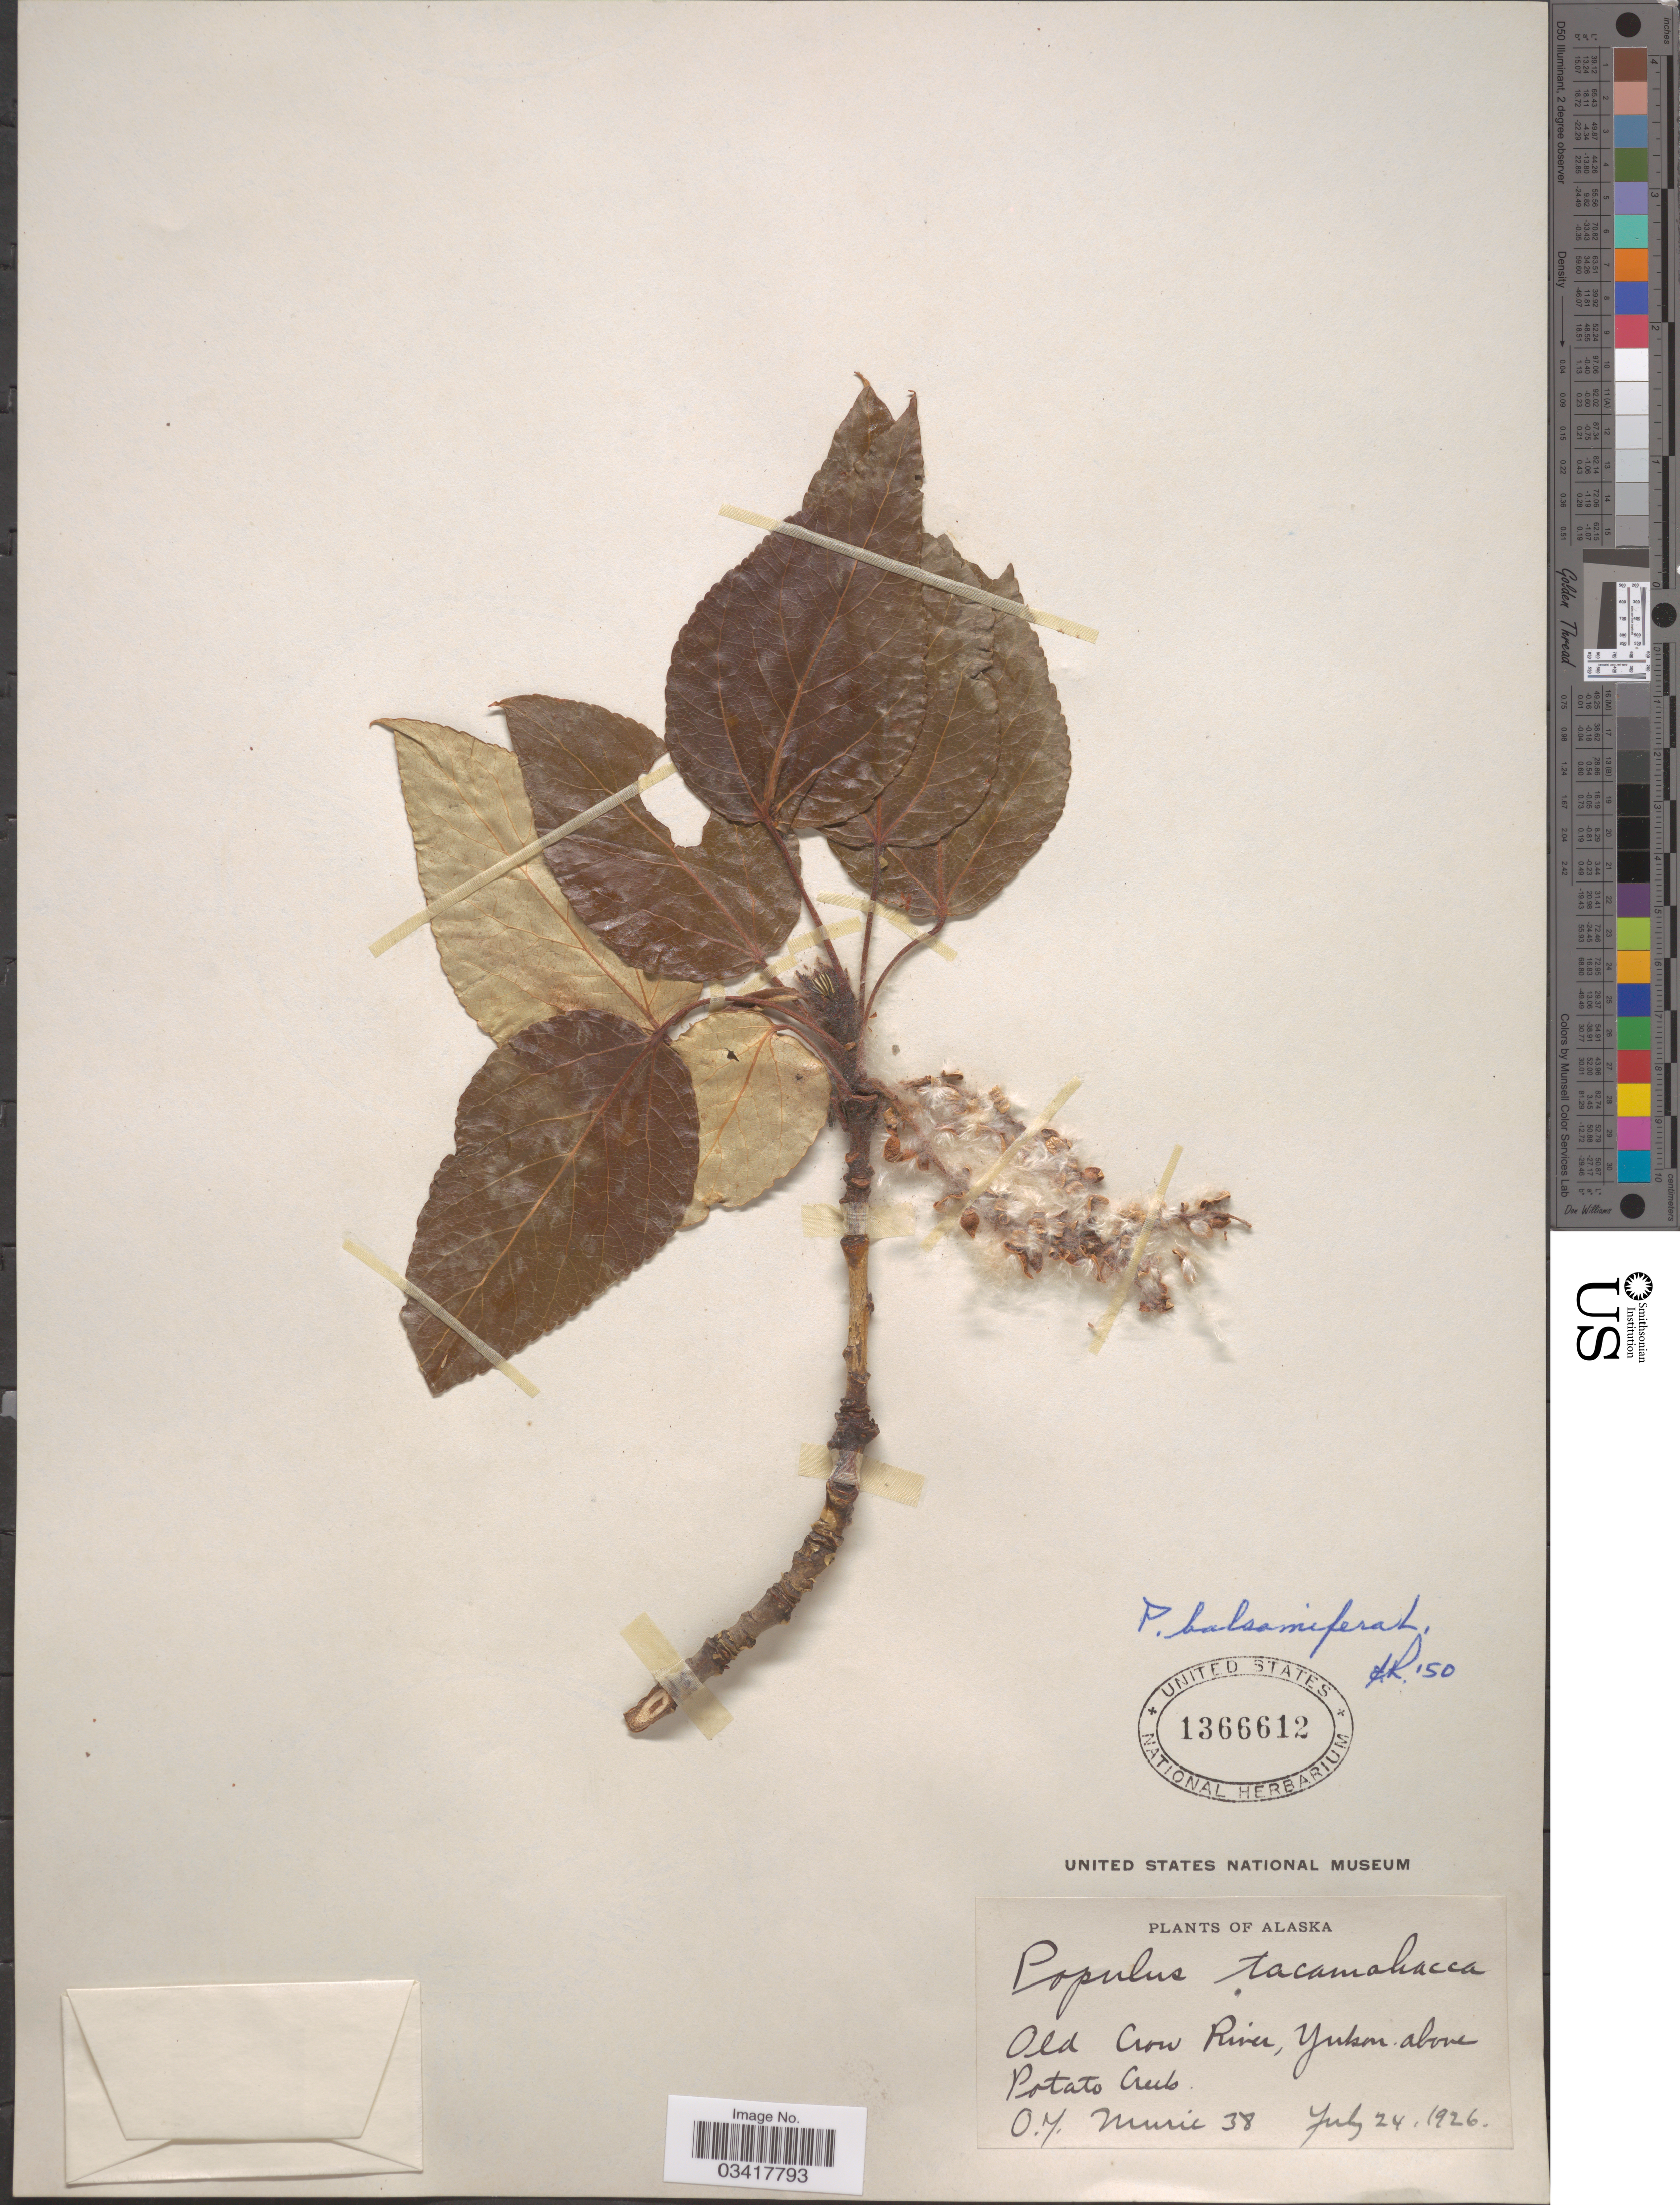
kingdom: Plantae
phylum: Tracheophyta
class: Magnoliopsida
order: Malpighiales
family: Salicaceae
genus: Populus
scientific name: Populus balsamifera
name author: L.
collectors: O. Murie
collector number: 38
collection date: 1926-07-24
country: United States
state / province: Alaska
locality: Old Crow River, Yukon above Potato Creek.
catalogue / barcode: US 1366612